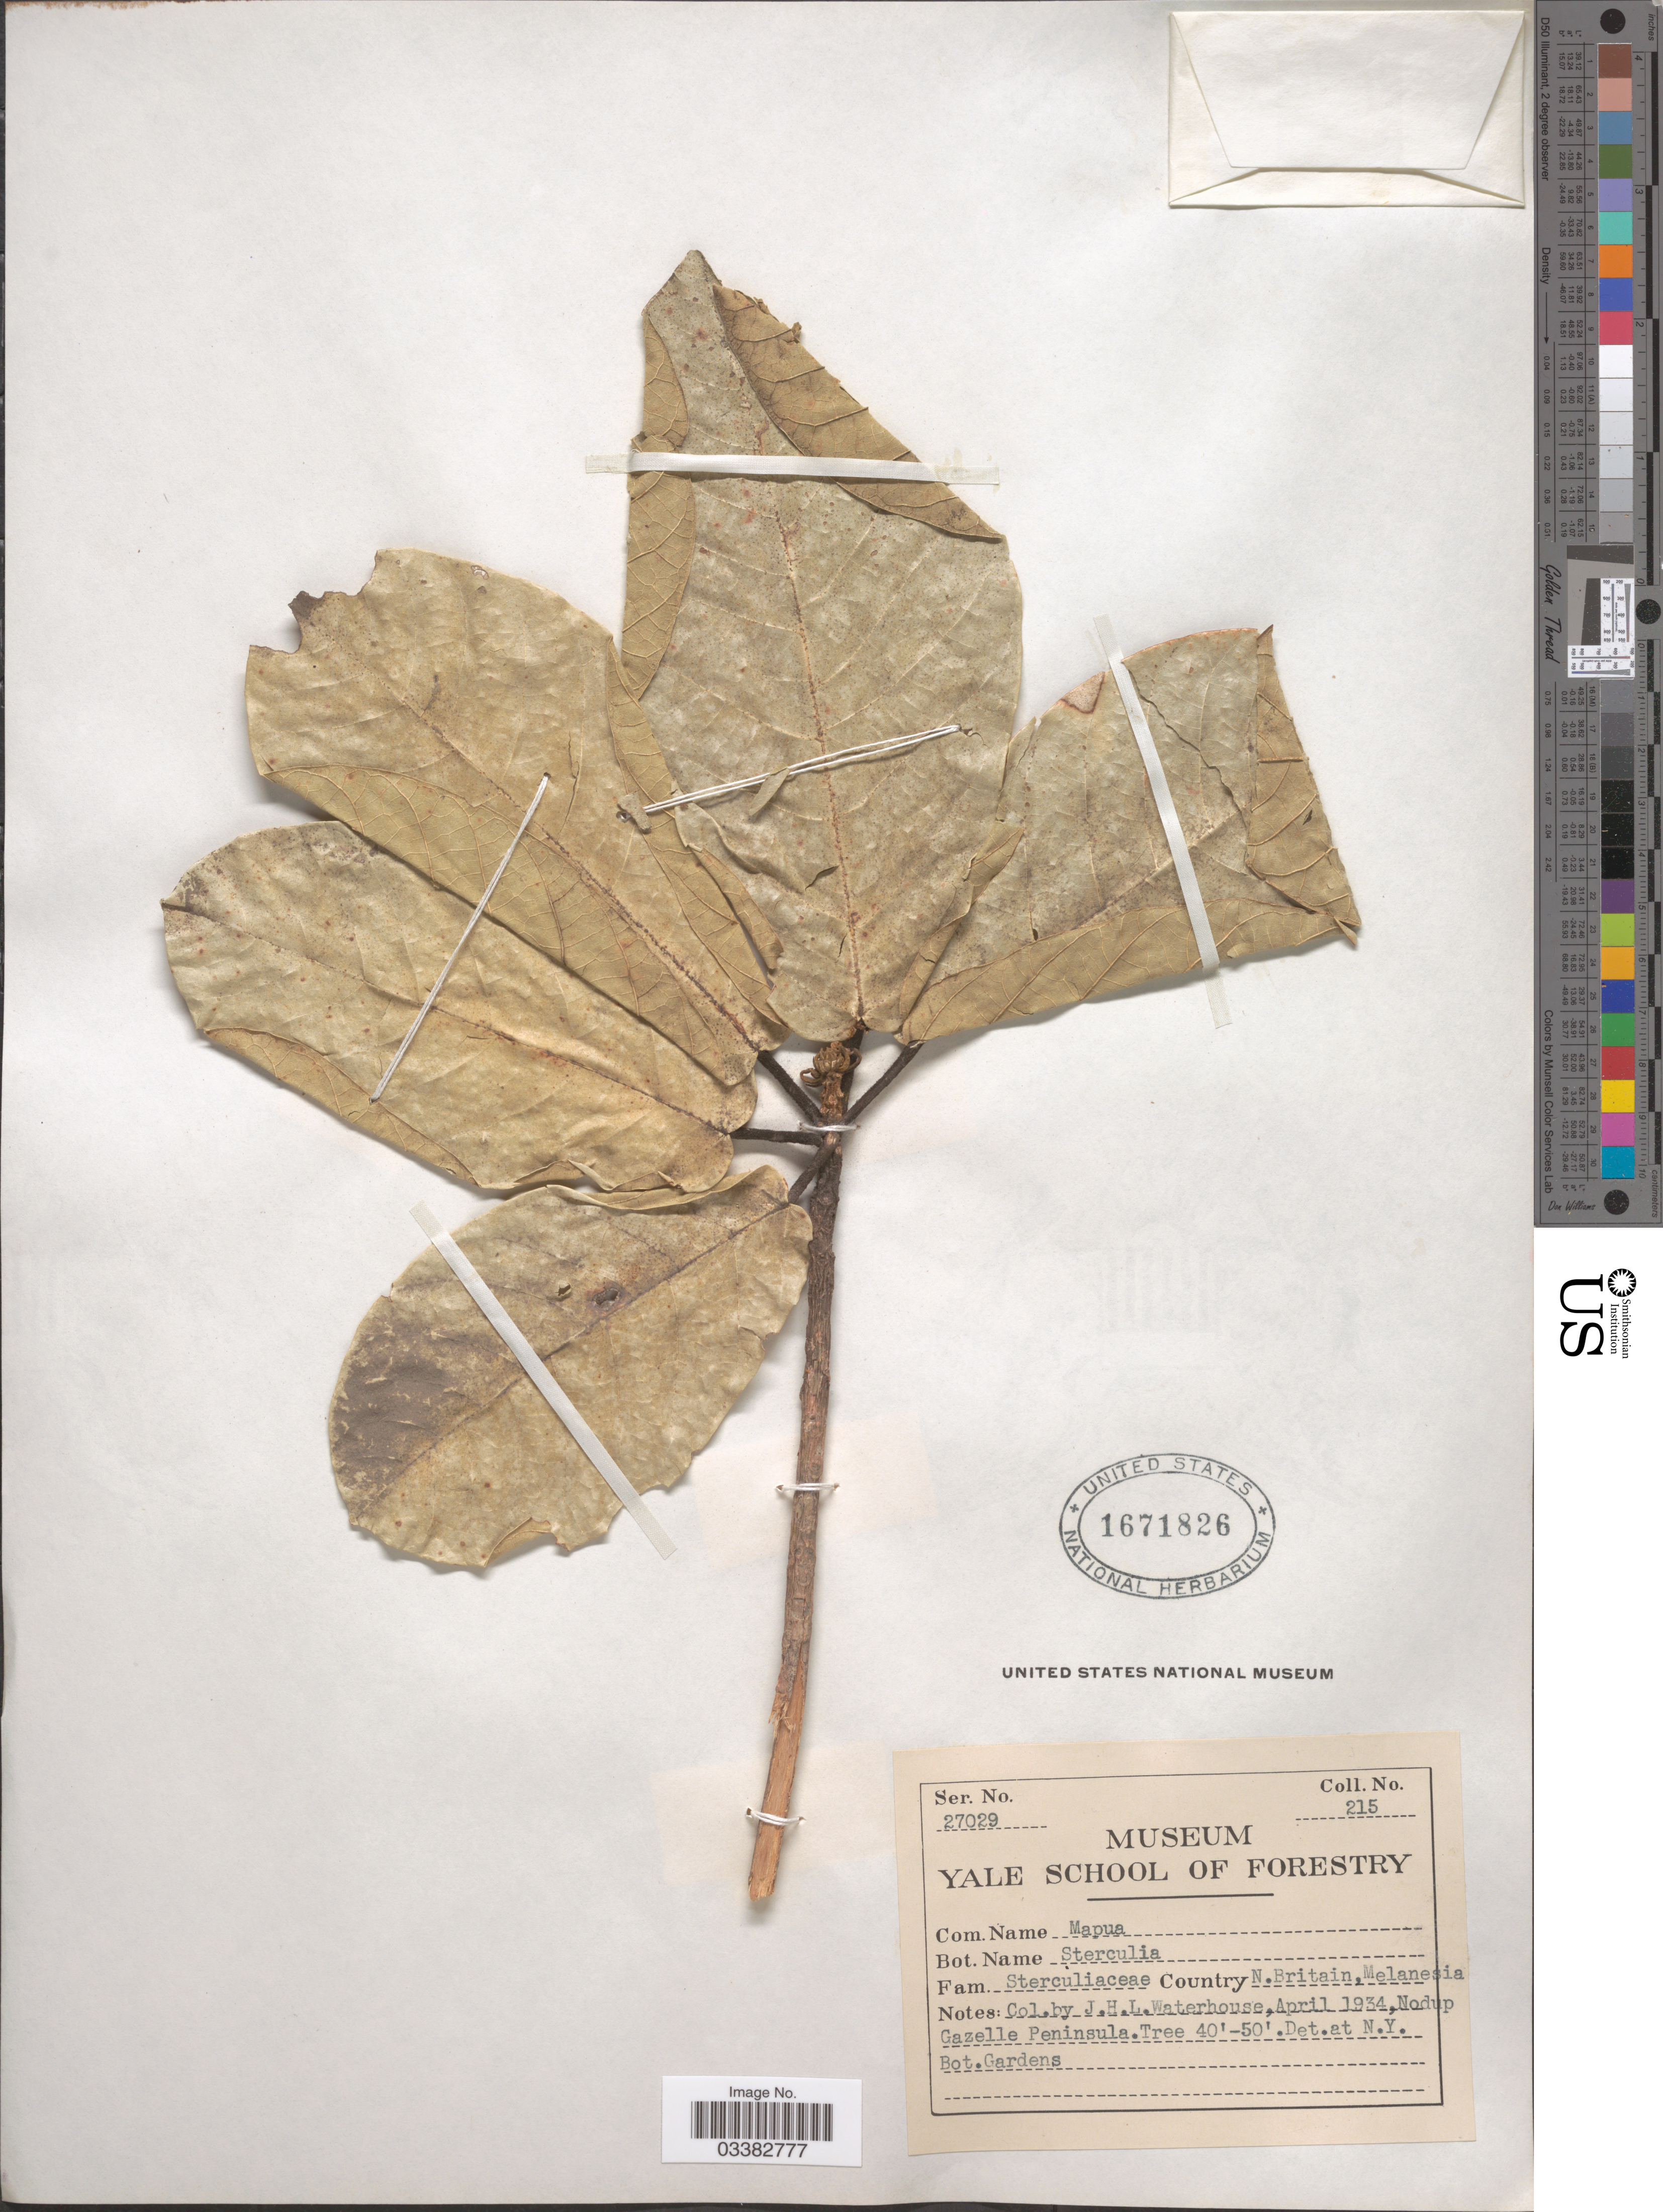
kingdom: Plantae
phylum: Tracheophyta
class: Magnoliopsida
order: Malvales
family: Malvaceae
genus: Sterculia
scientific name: Sterculia sp.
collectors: J. Waterhouse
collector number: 215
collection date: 1934-04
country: Papua New Guinea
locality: N. Britain, Melanesia. Nodup Gazelle Peninsula.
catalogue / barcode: US 1671826